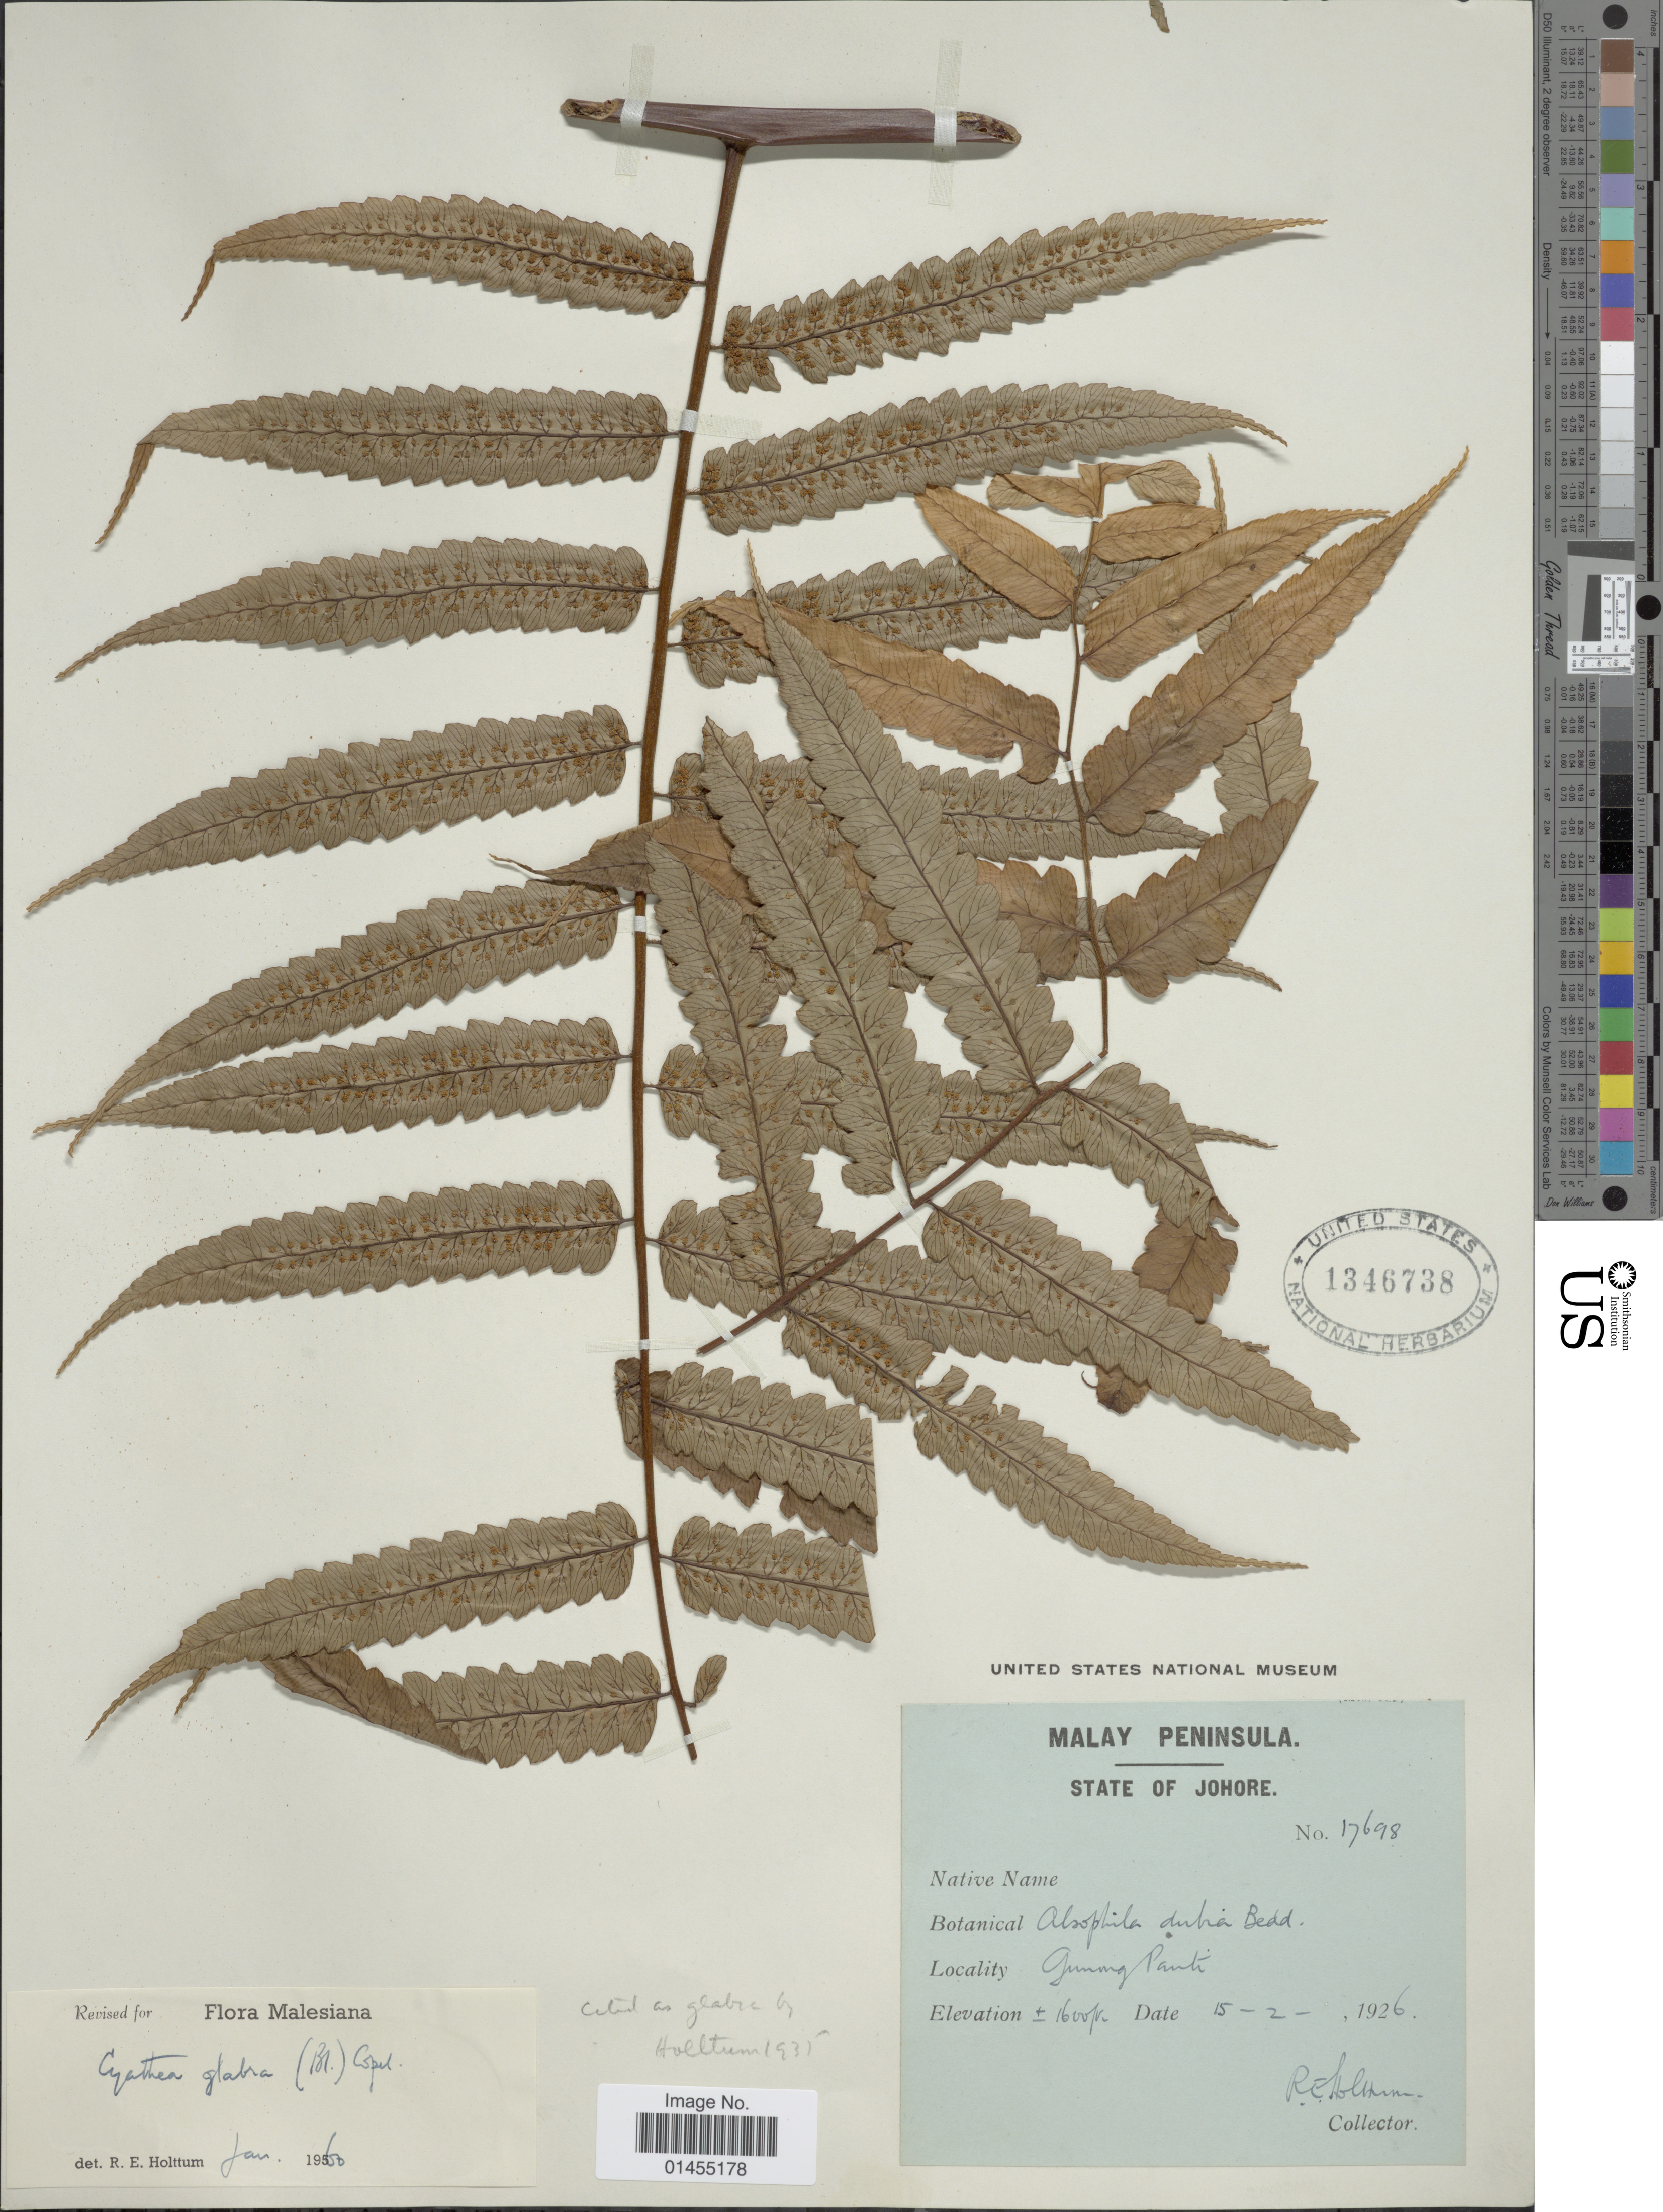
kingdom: Plantae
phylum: Tracheophyta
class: Polypodiopsida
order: Cyatheales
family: Cyatheaceae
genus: Alsophila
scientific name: Alsophila glabra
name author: (Blume) Hook.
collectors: R. E. Holttum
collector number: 17698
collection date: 1926-02-15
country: Malaysia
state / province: Johor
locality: Malay Peninsula, Gunning Panti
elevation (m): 488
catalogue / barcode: US 1346738